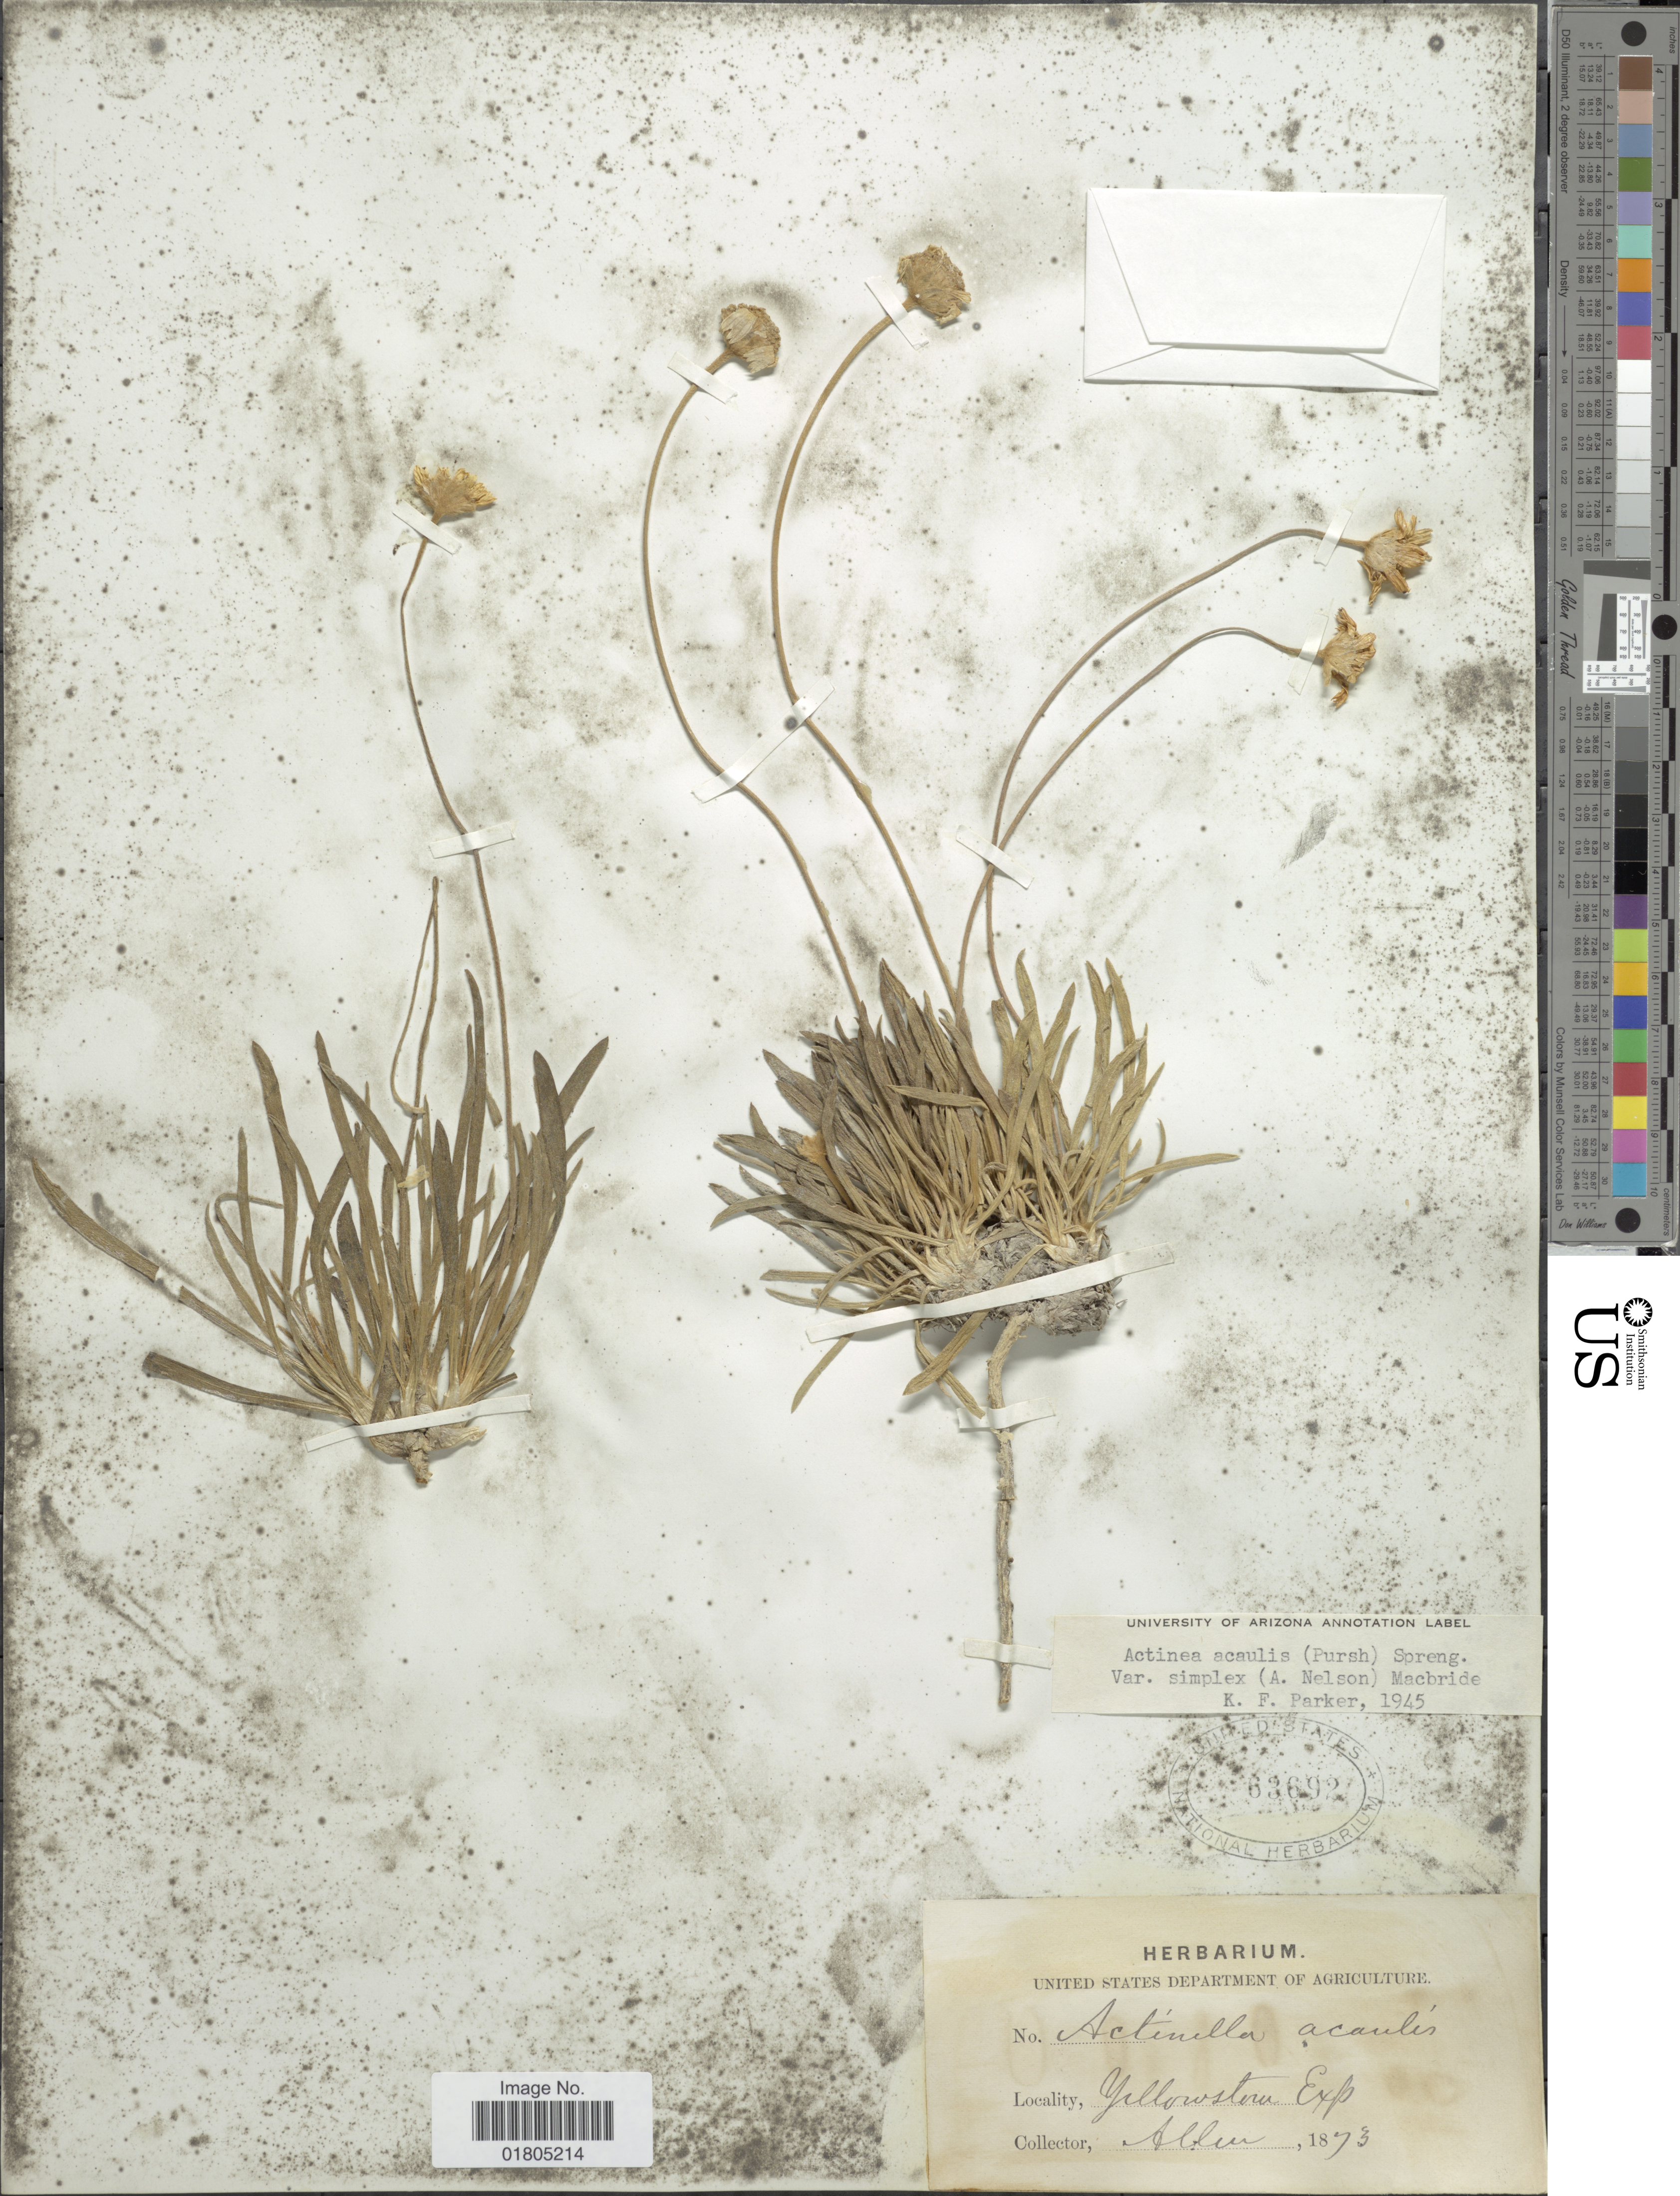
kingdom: Plantae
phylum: Tracheophyta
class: Magnoliopsida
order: Asterales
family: Asteraceae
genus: Actinea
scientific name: Actinea acaulis var. simplex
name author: (A. Nelson) J.F. Macbr.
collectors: -- Allen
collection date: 1873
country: United States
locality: Yellowstone Exp.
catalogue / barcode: US 63692